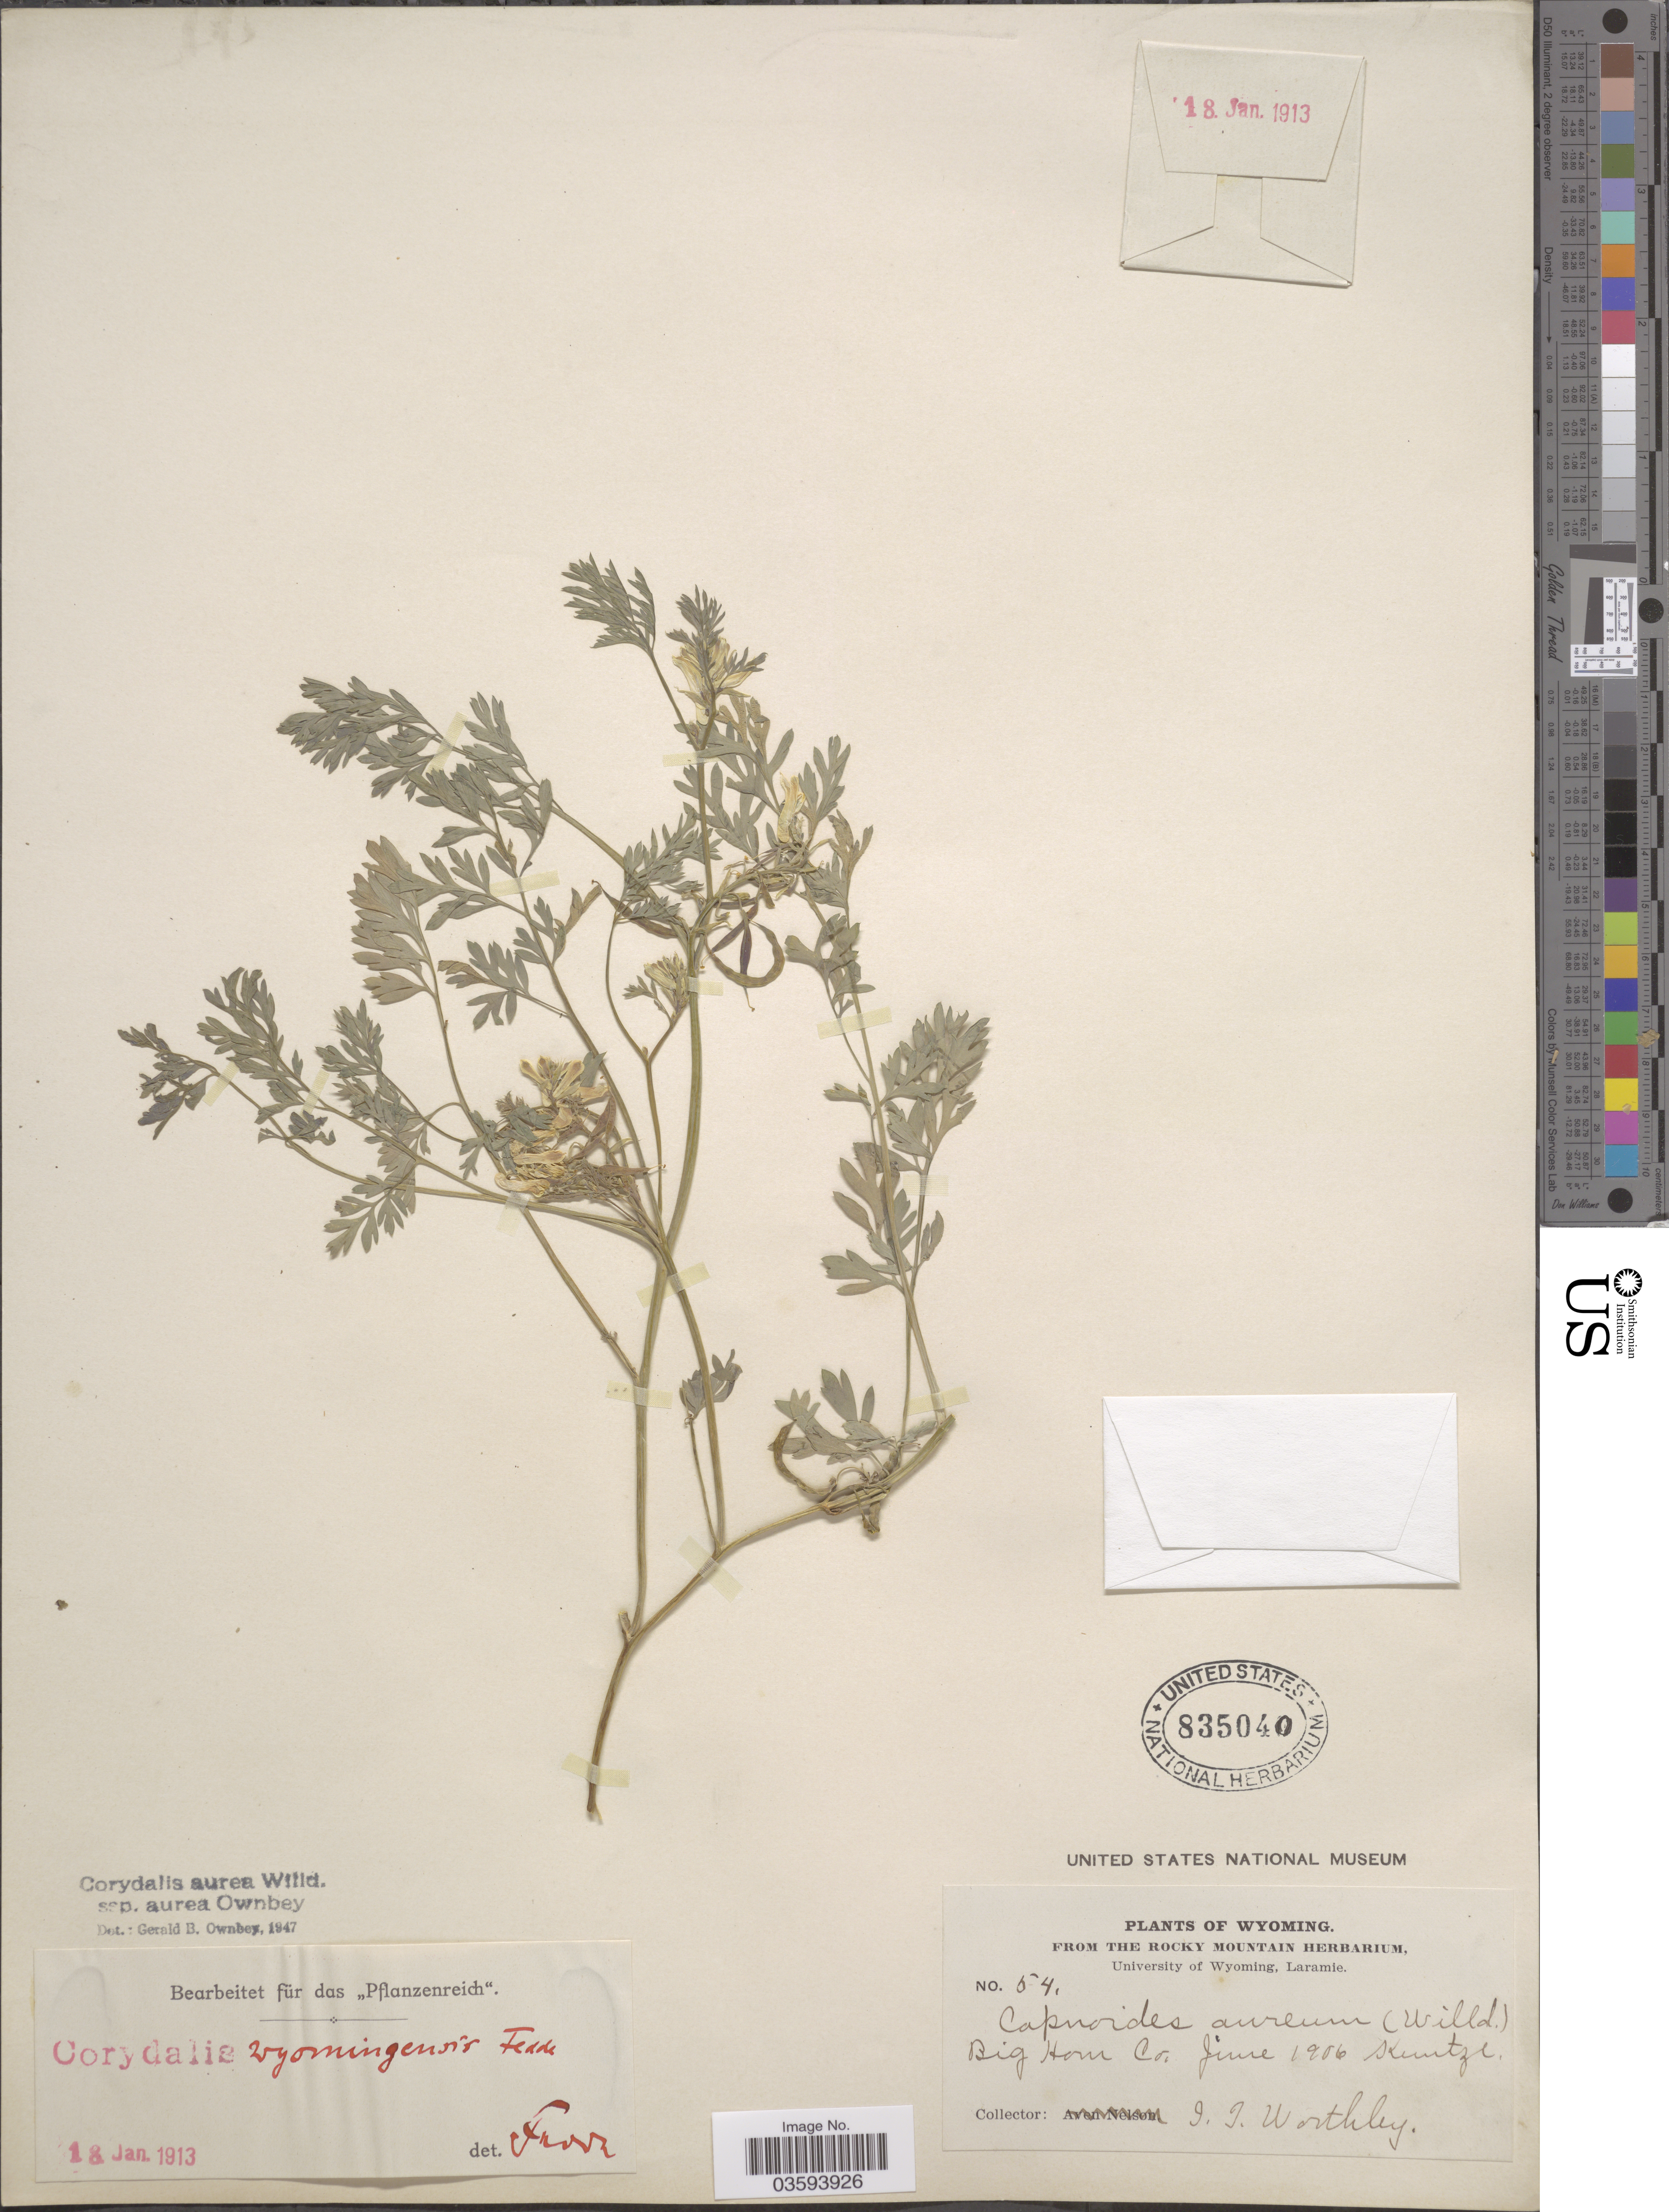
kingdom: Plantae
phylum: Tracheophyta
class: Magnoliopsida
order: Ranunculales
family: Papaveraceae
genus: Corydalis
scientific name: Corydalis aurea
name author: Willd.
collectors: J. Worthley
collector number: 54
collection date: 1906-06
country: United States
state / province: Wyoming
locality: Big Horn Co.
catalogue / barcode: US 835040